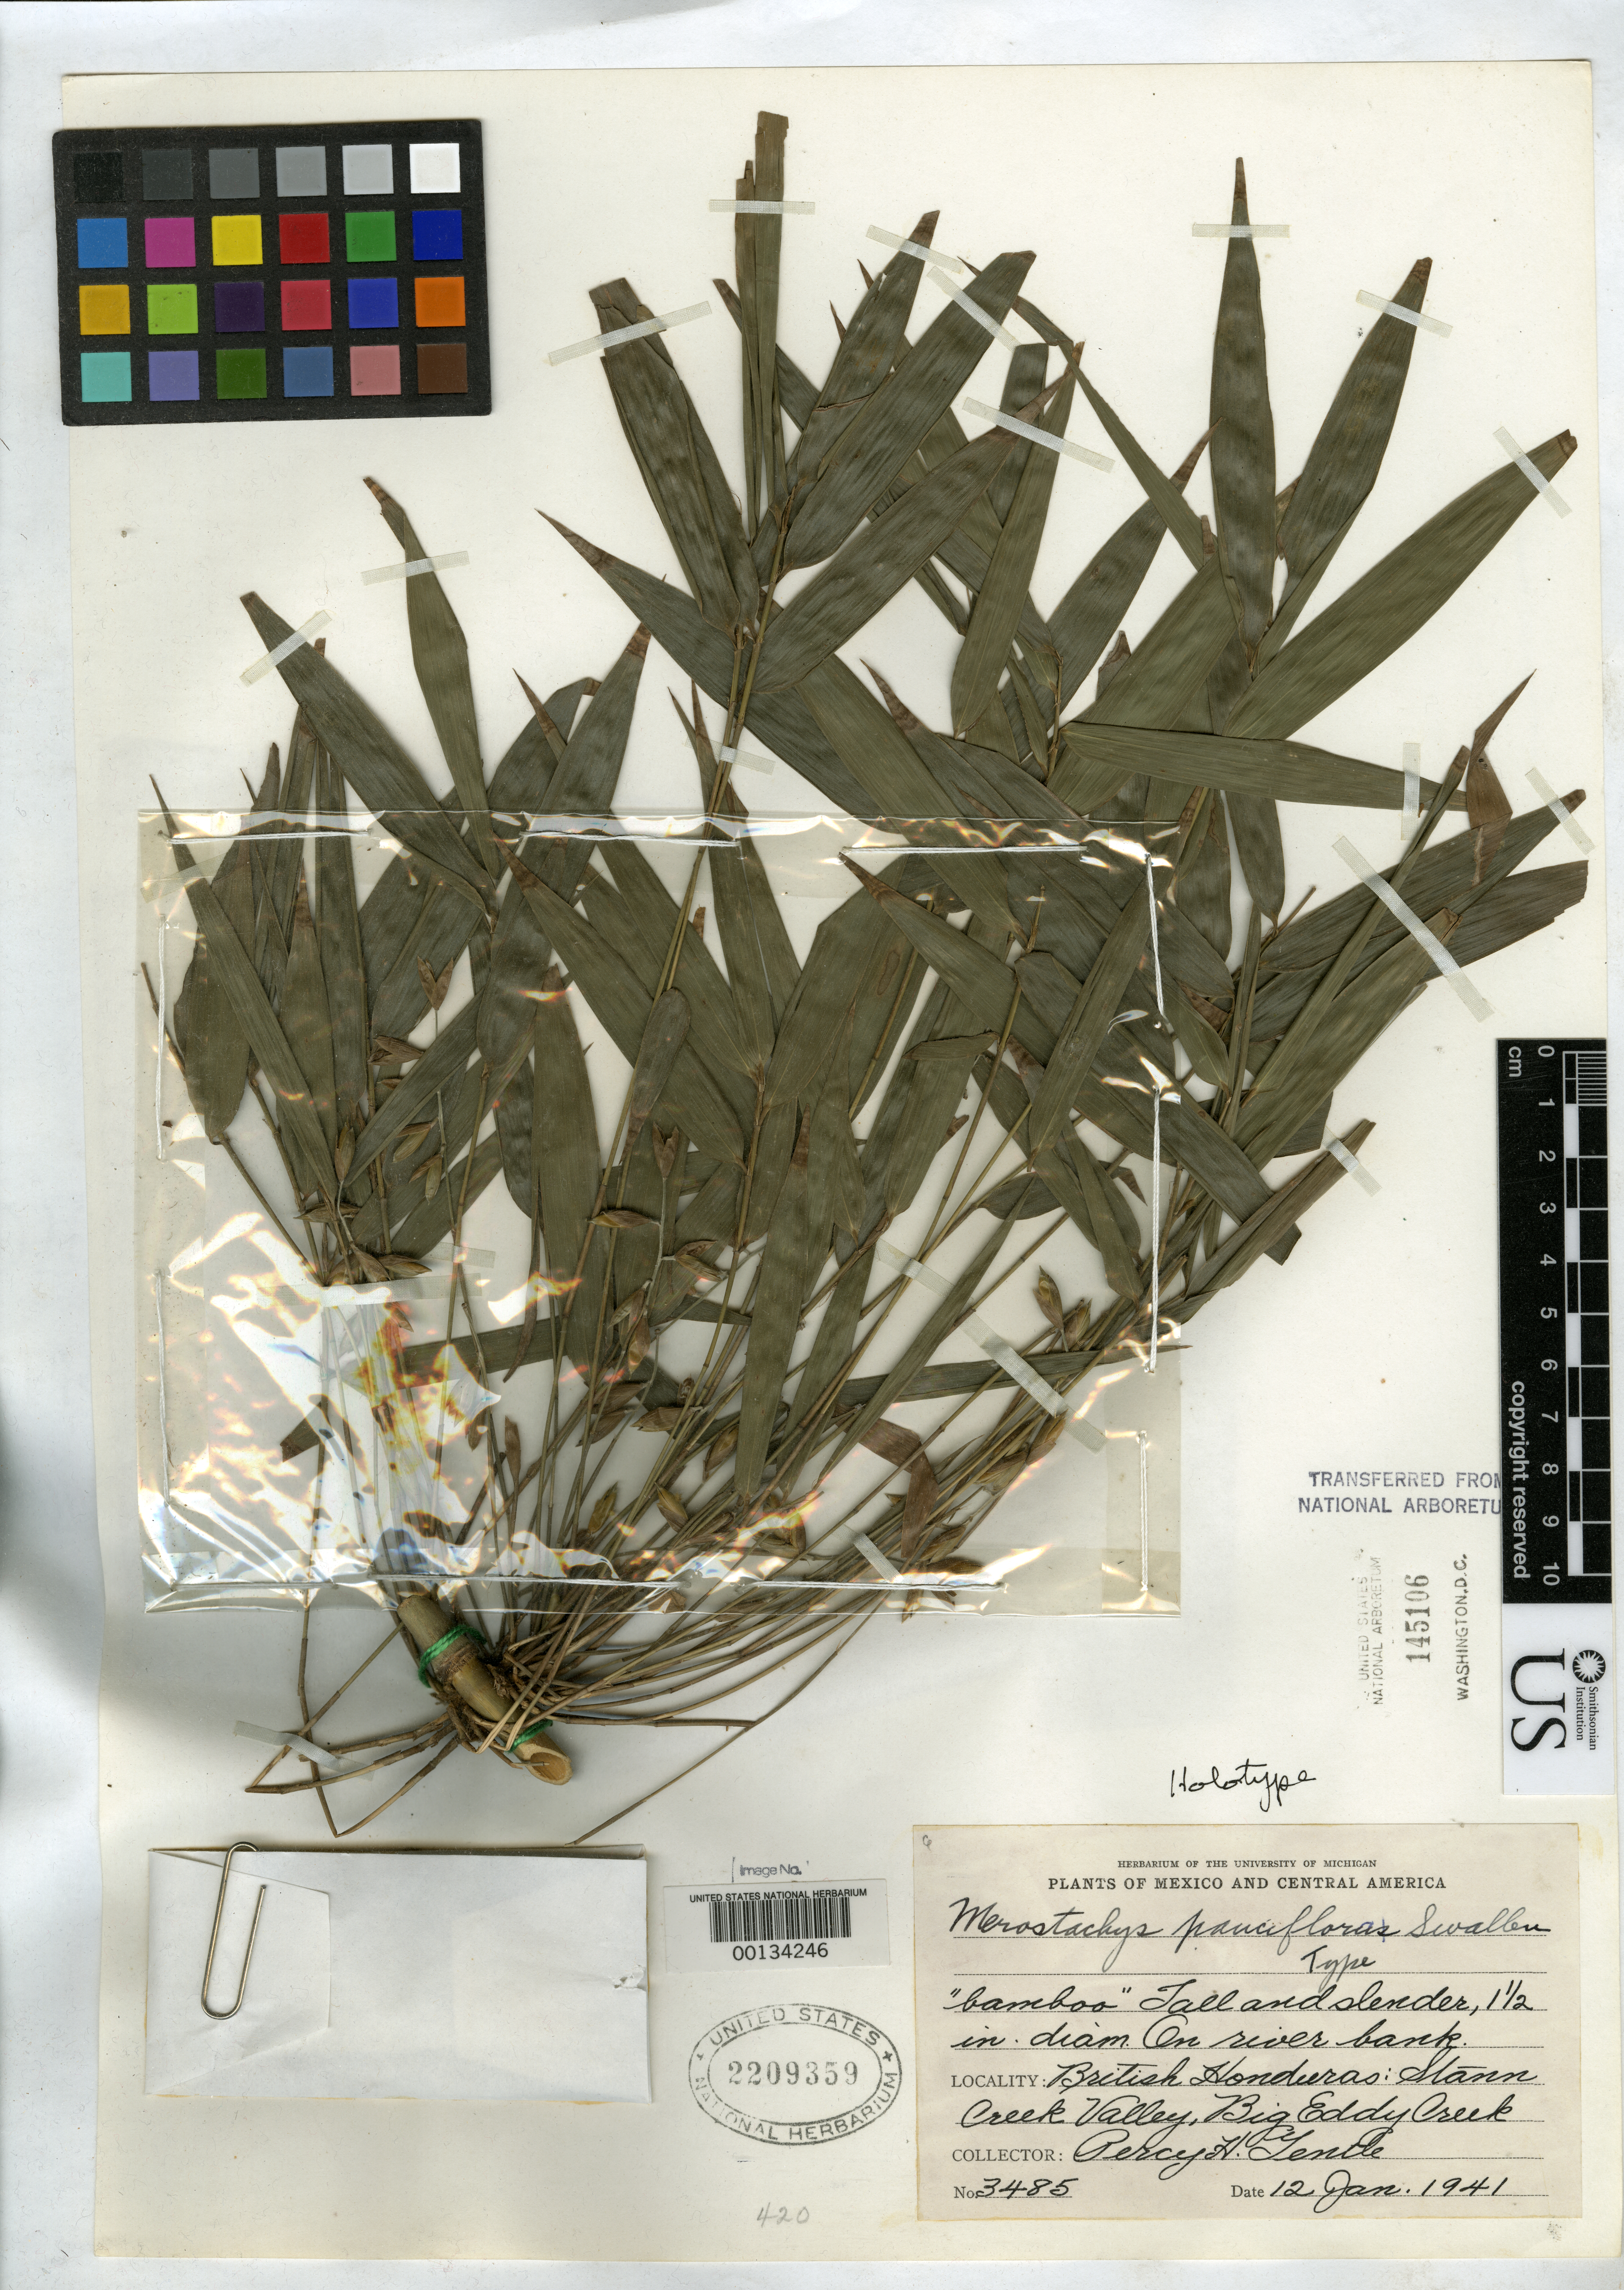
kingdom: Plantae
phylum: Tracheophyta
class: Liliopsida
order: Poales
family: Poaceae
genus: Merostachys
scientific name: Merostachys pauciflora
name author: Swallen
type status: Holotype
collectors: P. H. Gentle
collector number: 3485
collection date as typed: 12 Jan 1941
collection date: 1941-01-12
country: Belize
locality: Stann Creek Valley, Big Eddy Creek.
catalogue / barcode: US 2209359